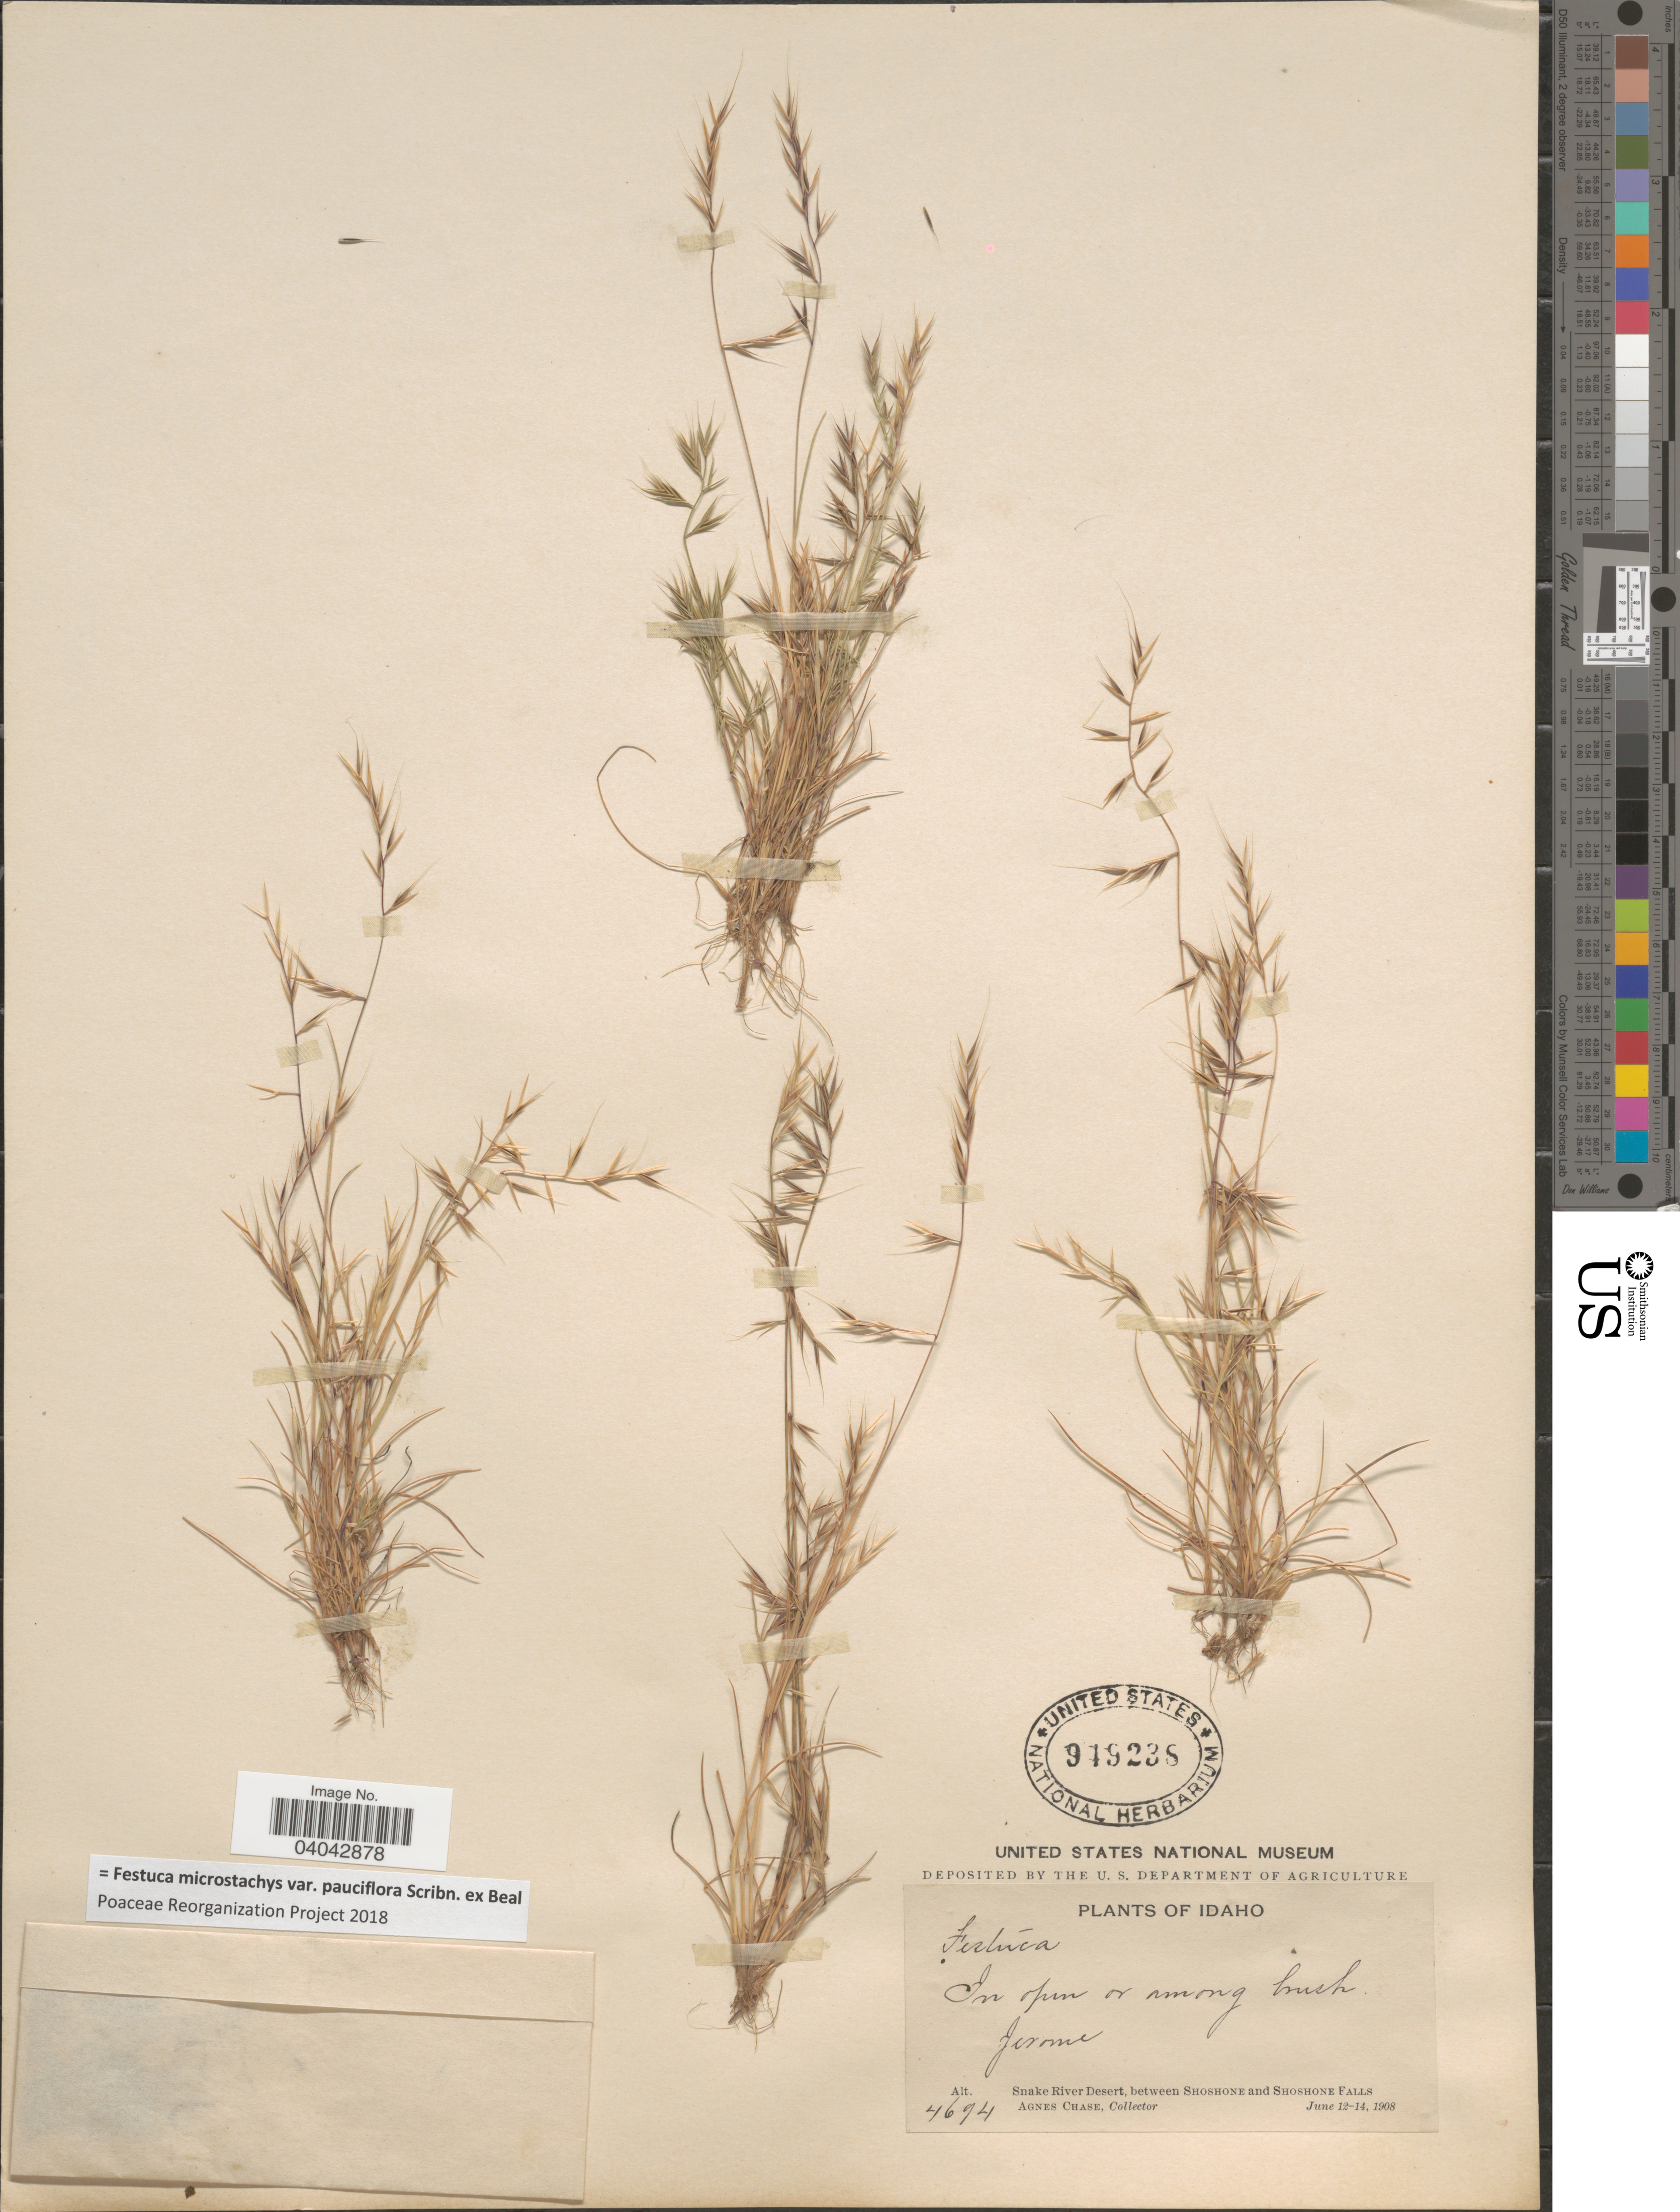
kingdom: Plantae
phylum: Tracheophyta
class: Liliopsida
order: Poales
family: Poaceae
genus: Festuca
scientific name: Festuca microstachys var. pauciflora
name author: Scribn. ex W.J. Beal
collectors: A. Chase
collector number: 4694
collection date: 1908-06-12/1908-06-14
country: United States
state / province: Idaho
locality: Jerome. Snake River Desert, between Shoshone and Shoshone Falls.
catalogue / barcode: US 949238